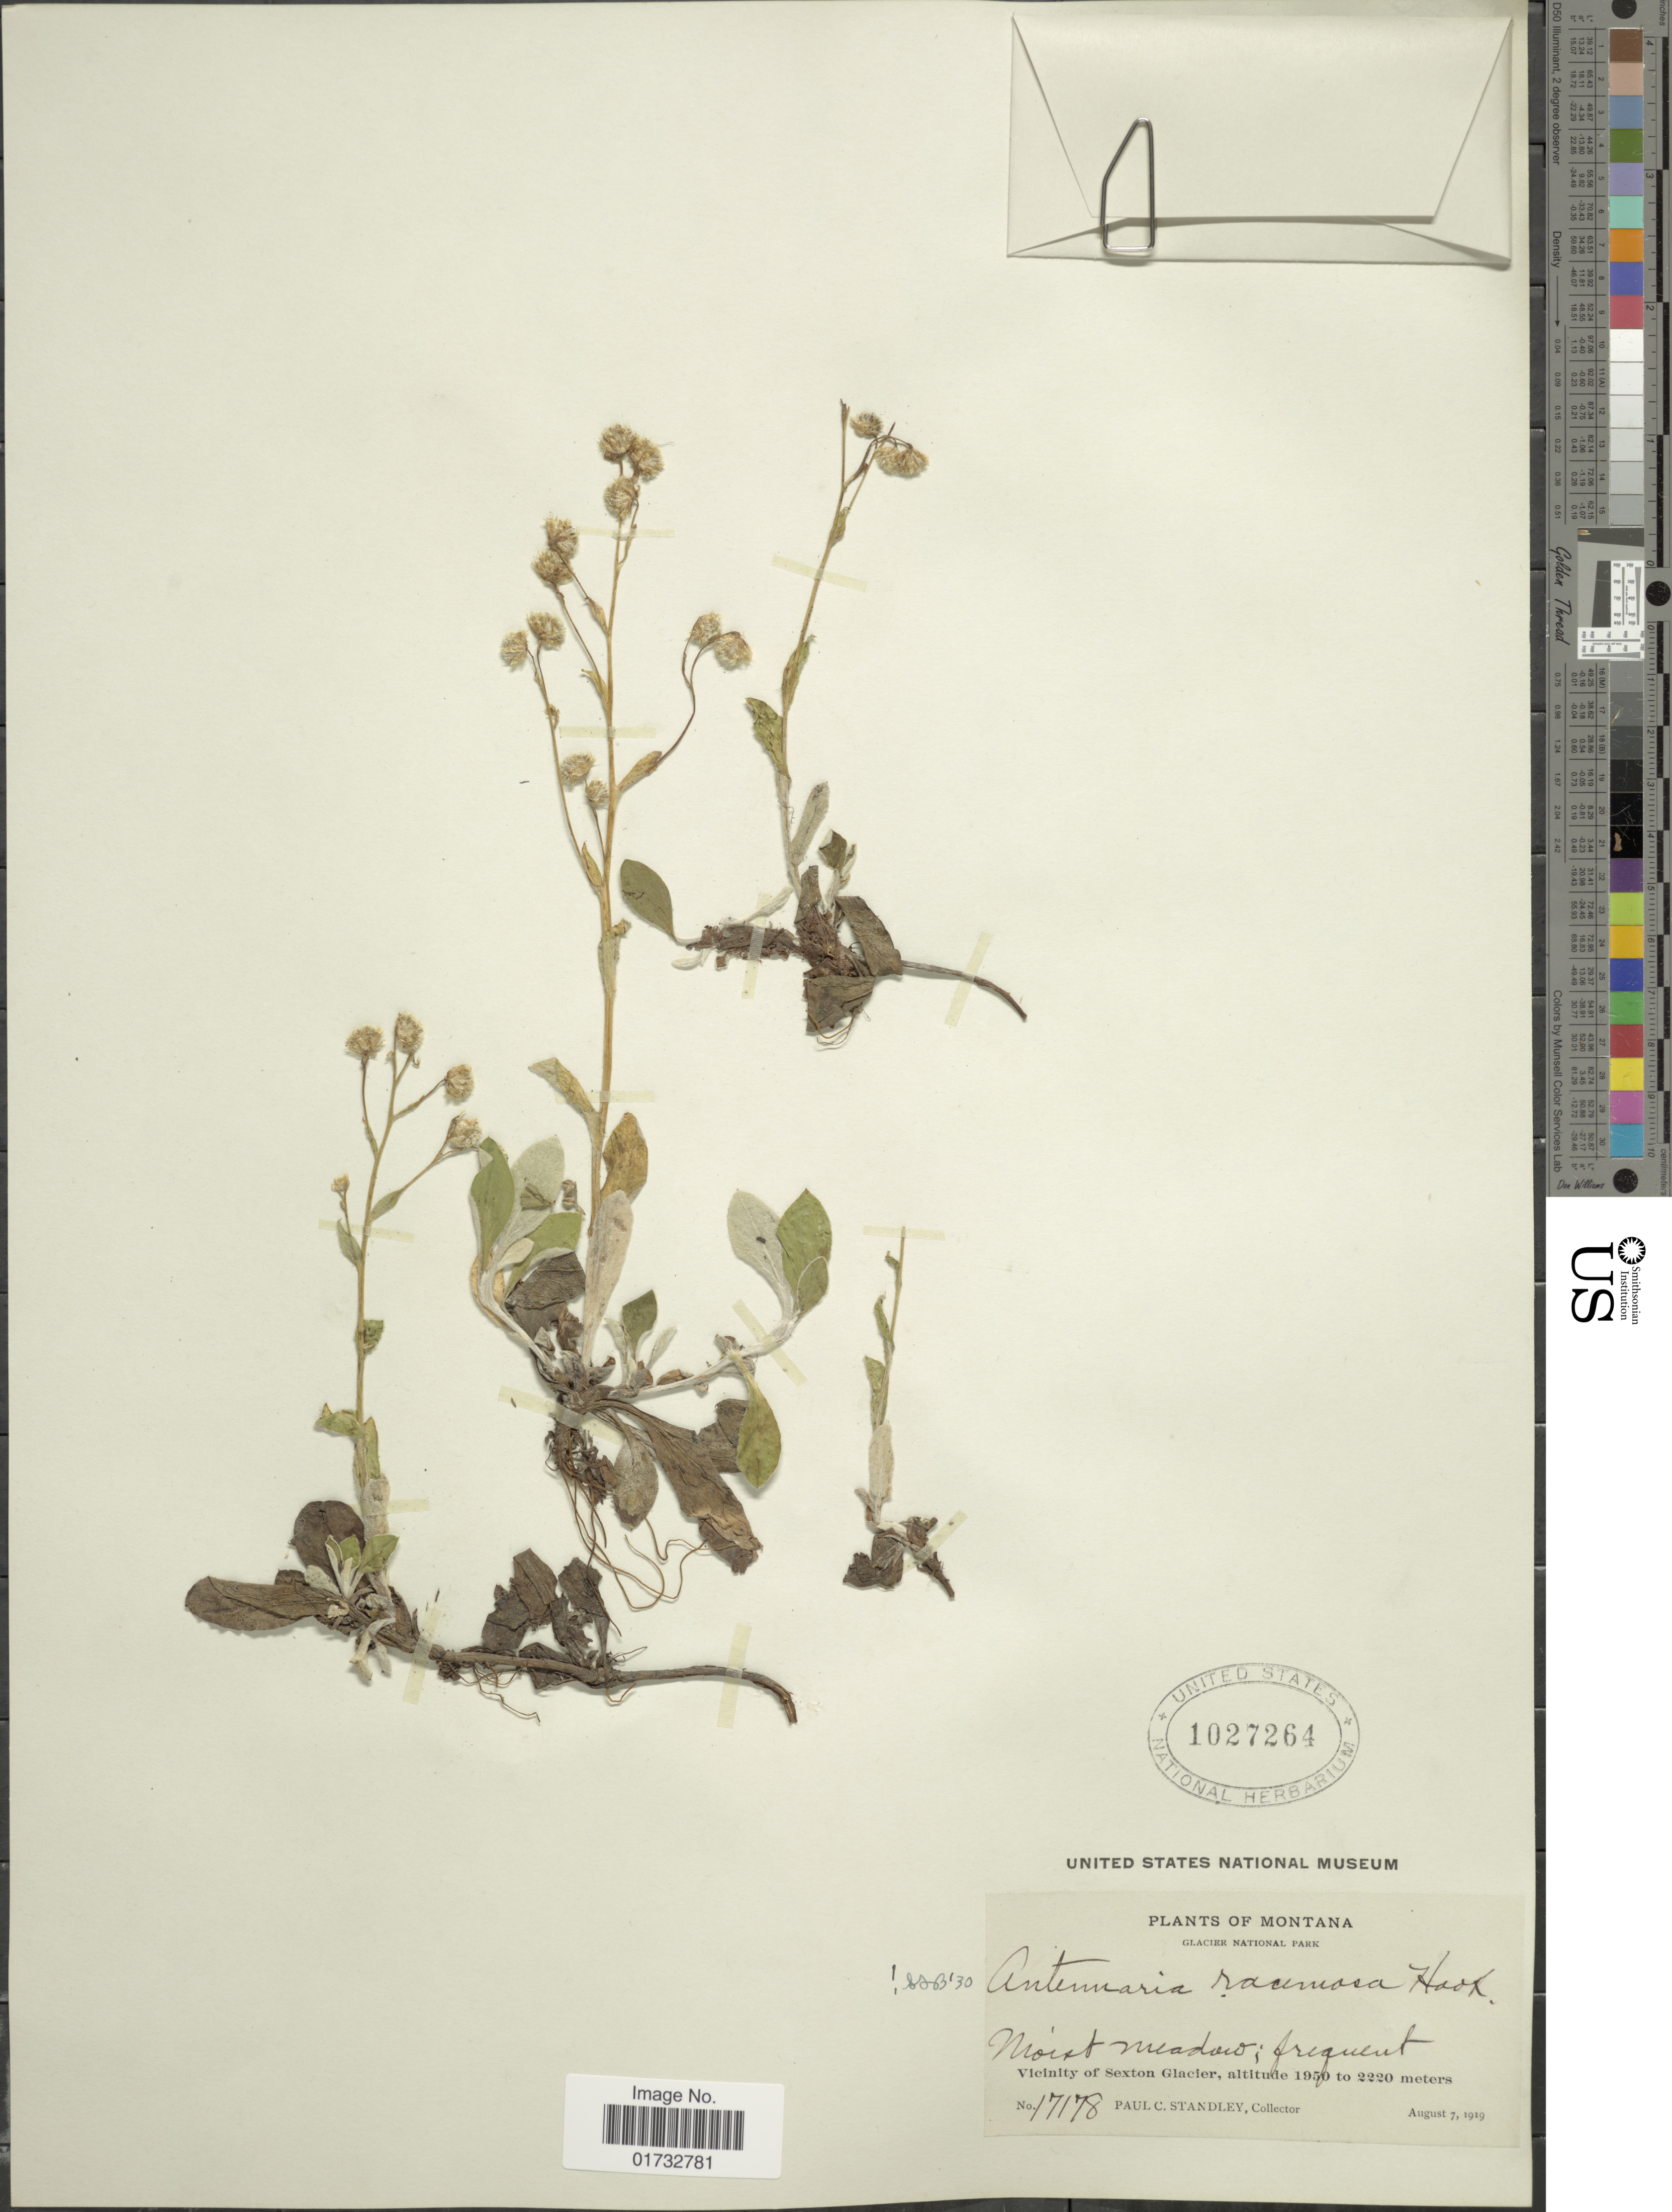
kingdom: Plantae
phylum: Tracheophyta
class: Magnoliopsida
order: Asterales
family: Asteraceae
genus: Antennaria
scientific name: Antennaria racemosa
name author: Hook.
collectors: P. C. Standley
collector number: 17178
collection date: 1919-08-07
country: United States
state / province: Montana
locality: Glacier National Park. Vicinity of Sexton Glacier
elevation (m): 1950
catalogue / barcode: US 1027264